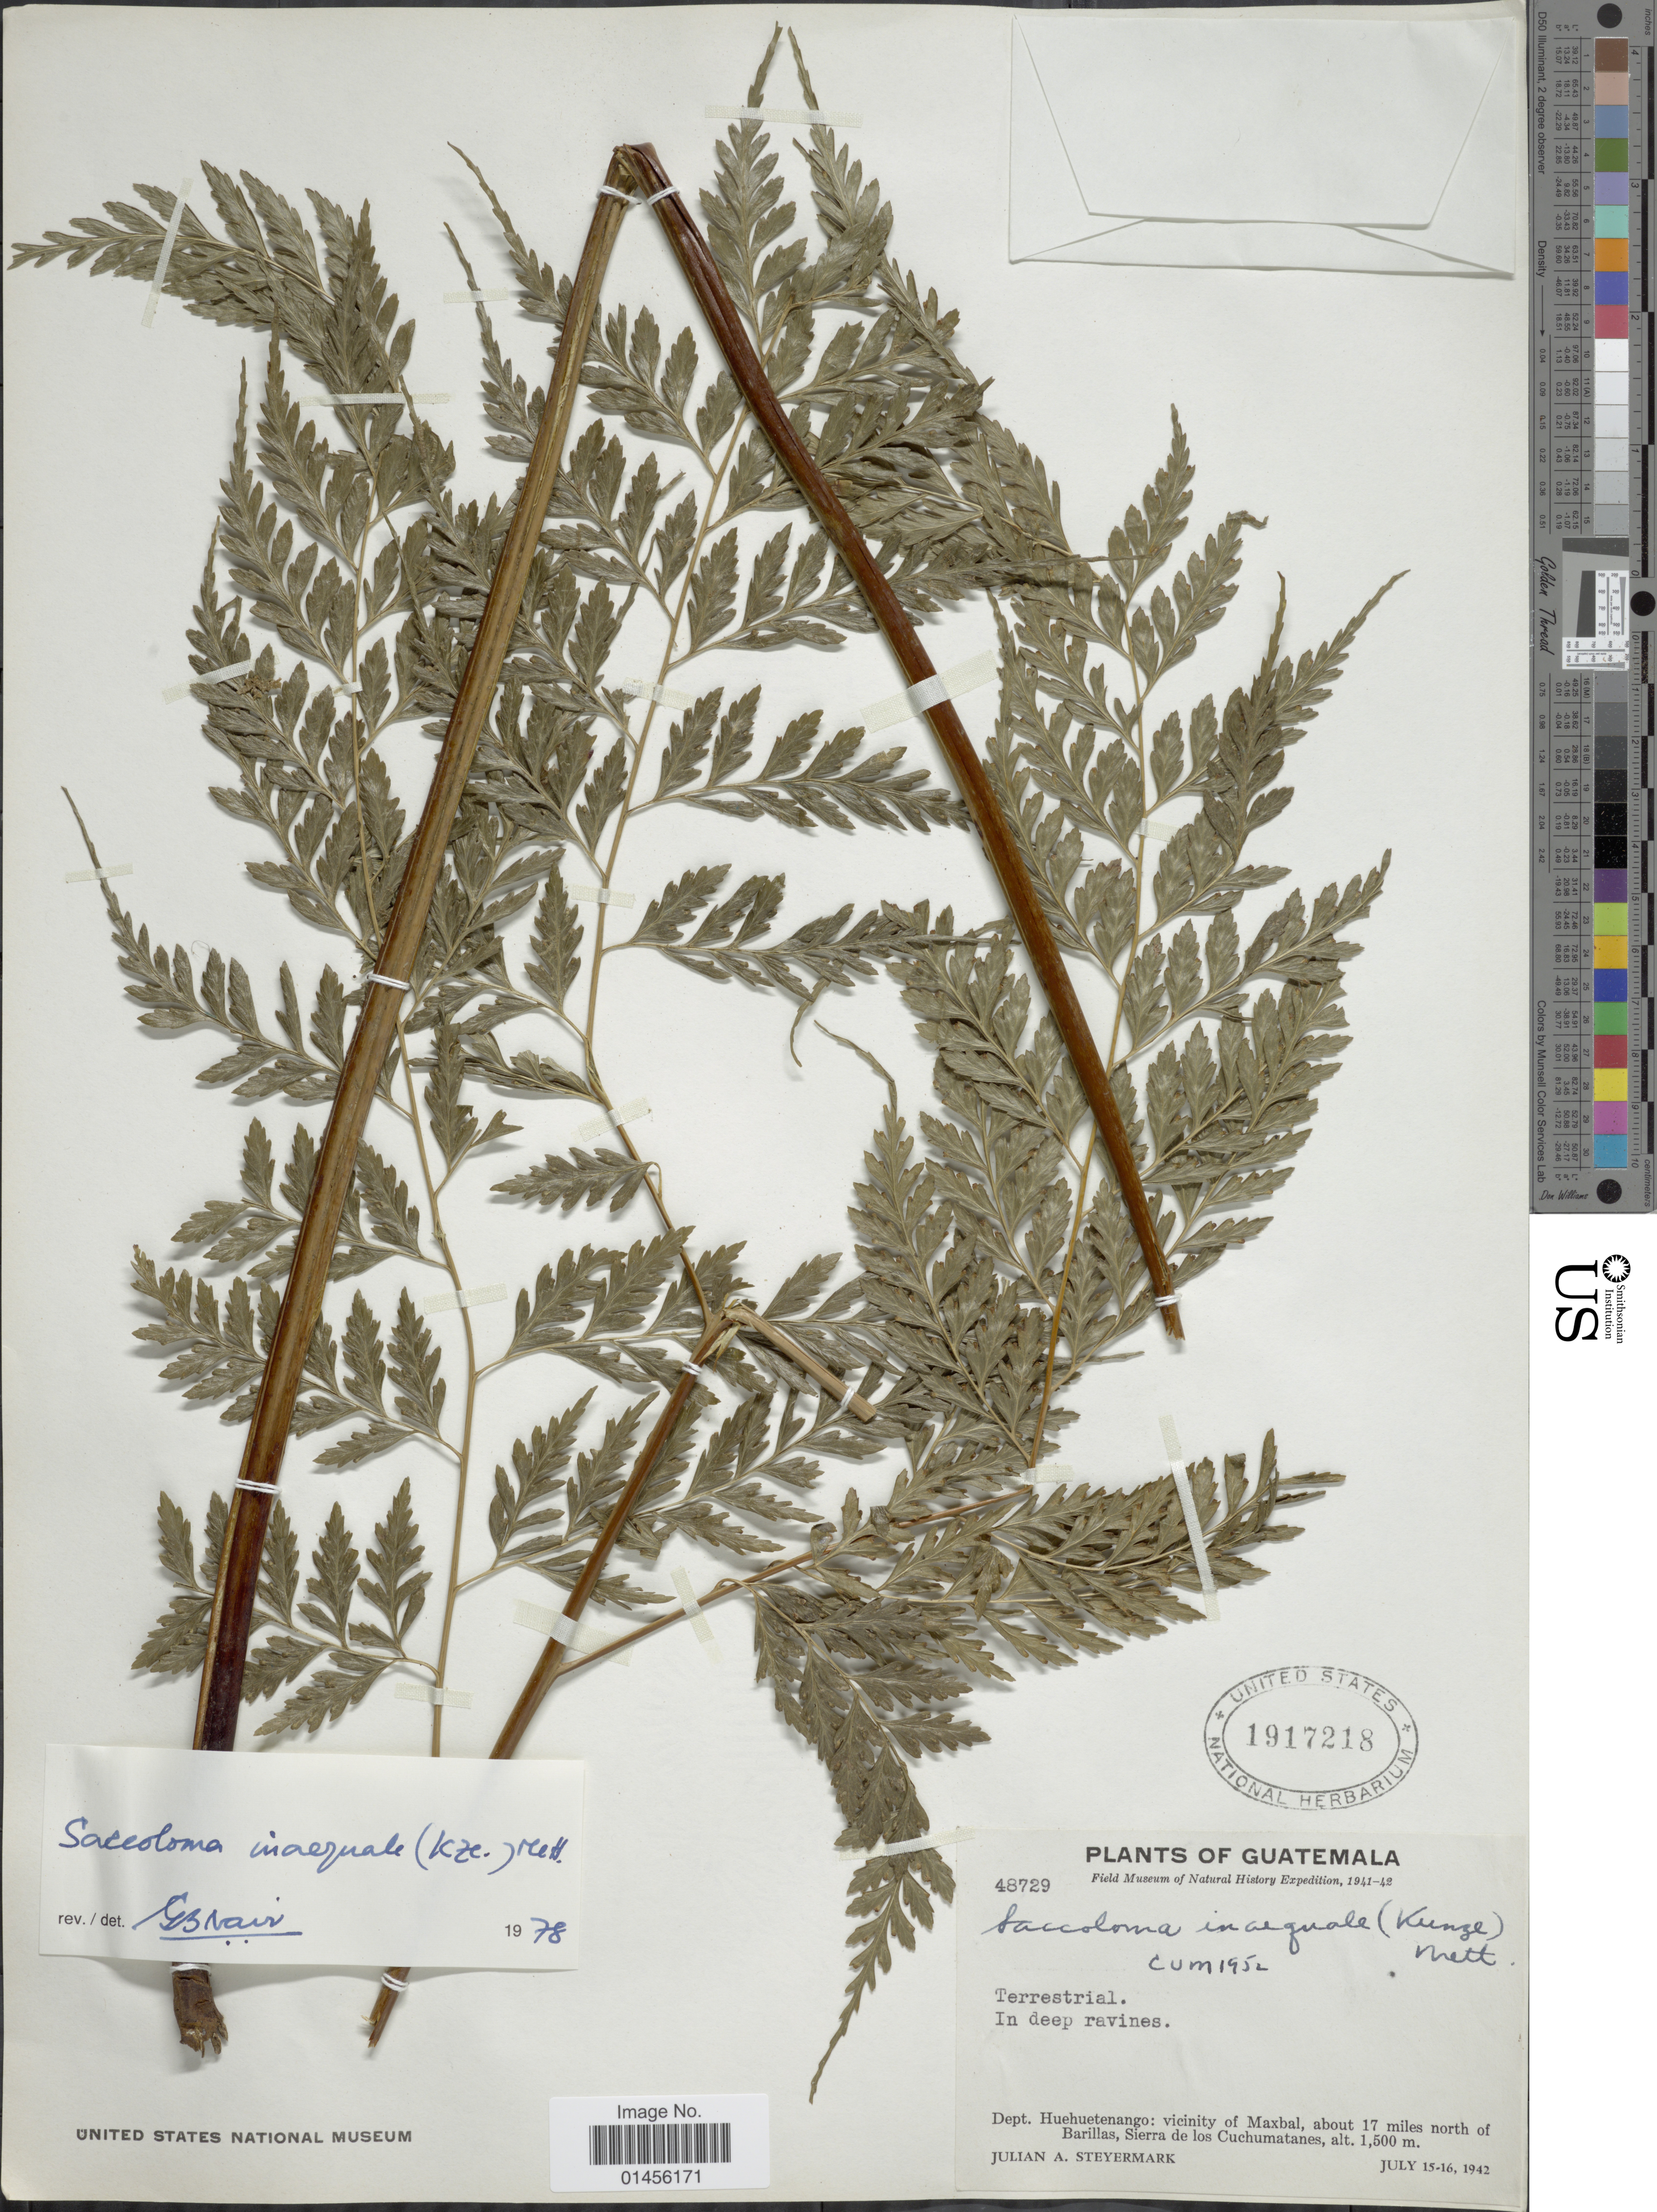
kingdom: Plantae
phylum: Tracheophyta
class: Polypodiopsida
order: Polypodiales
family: Saccolomataceae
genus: Saccoloma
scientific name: Saccoloma inaequale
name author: (Kunze) Mett.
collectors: J. Steyermark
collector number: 48729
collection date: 1942-07-15/1942-07-16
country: Guatemala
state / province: Huehuetenango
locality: Dept. Huehuetenango: vicinity of Maxbal, about 17 miles north of Barillas, Sierra de los Cuchumatanes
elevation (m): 1500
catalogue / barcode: US 1917218